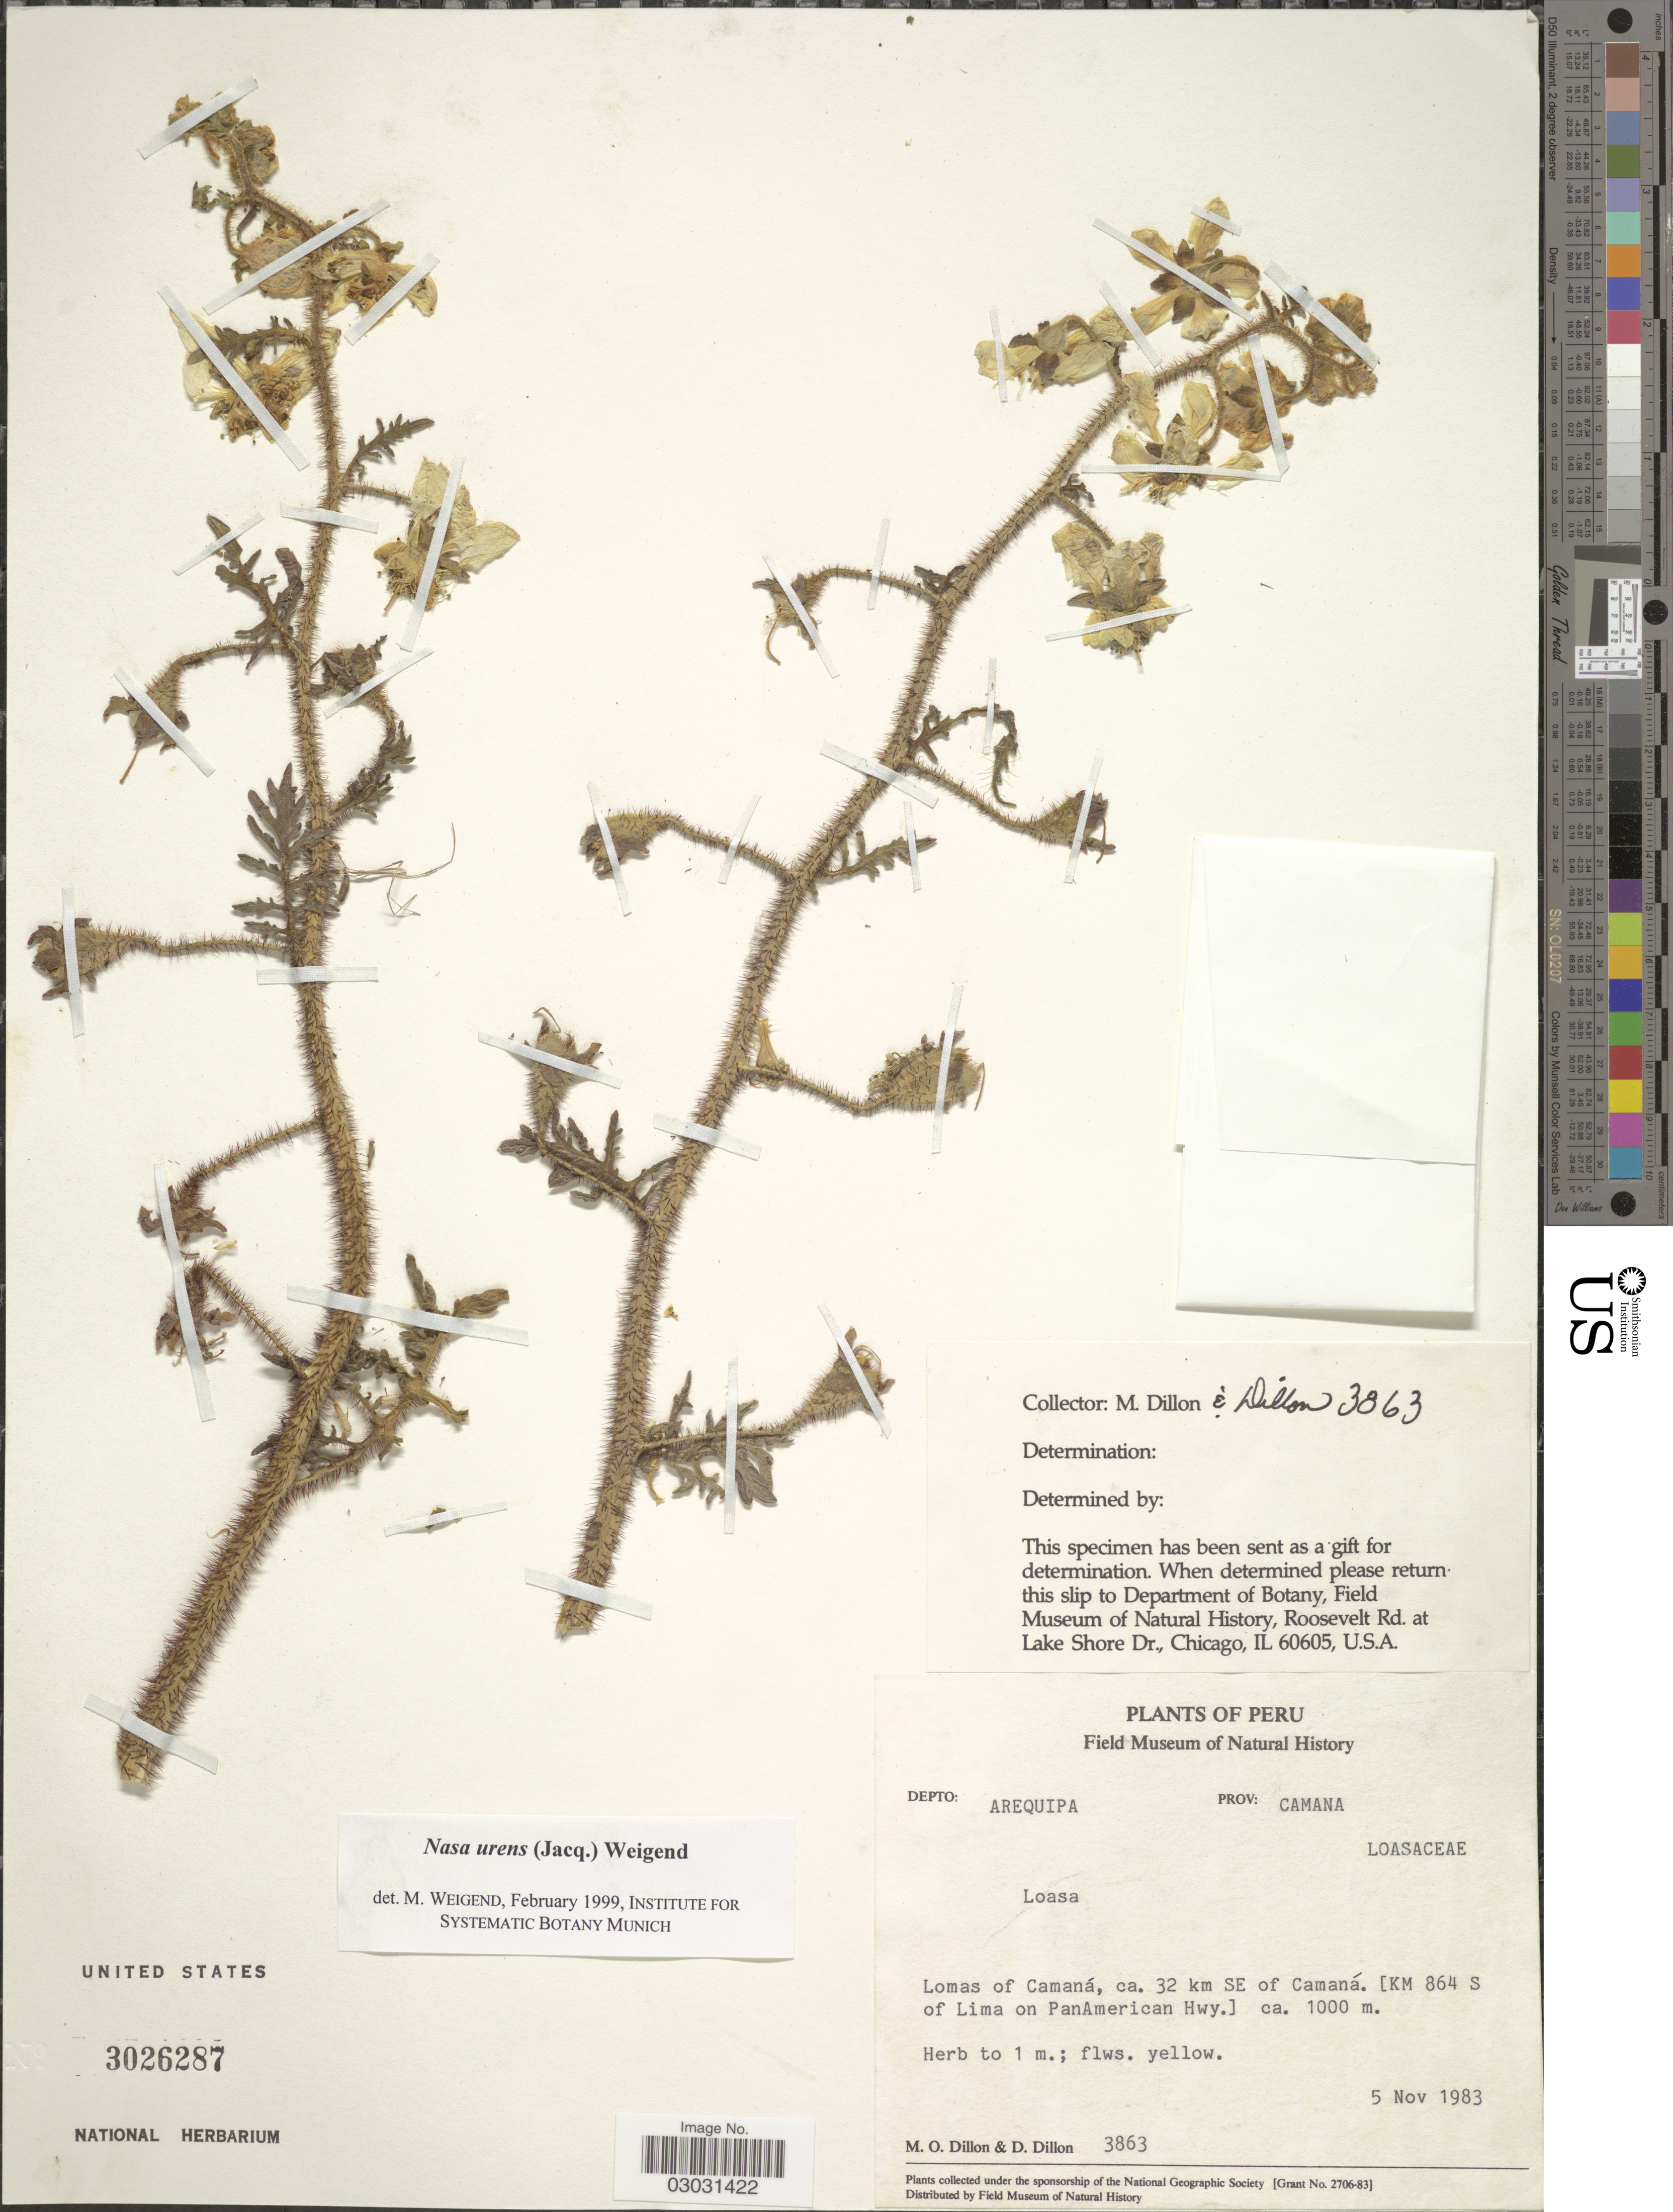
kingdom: Plantae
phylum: Tracheophyta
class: Magnoliopsida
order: Cornales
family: Loasaceae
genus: Nasa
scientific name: Nasa urens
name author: (Jacq.) Weigand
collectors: M. O. Dillon & D. Dillon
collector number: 3863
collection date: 1983-11-05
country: Peru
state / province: Arequipa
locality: Depto: Arequipa. Prov: Camana. Lomas of Camaná, ca. 32 km SE of Camaná. [Km 864 S of Lima on PanAmerican Hwy.]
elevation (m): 1000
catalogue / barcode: US 3026287